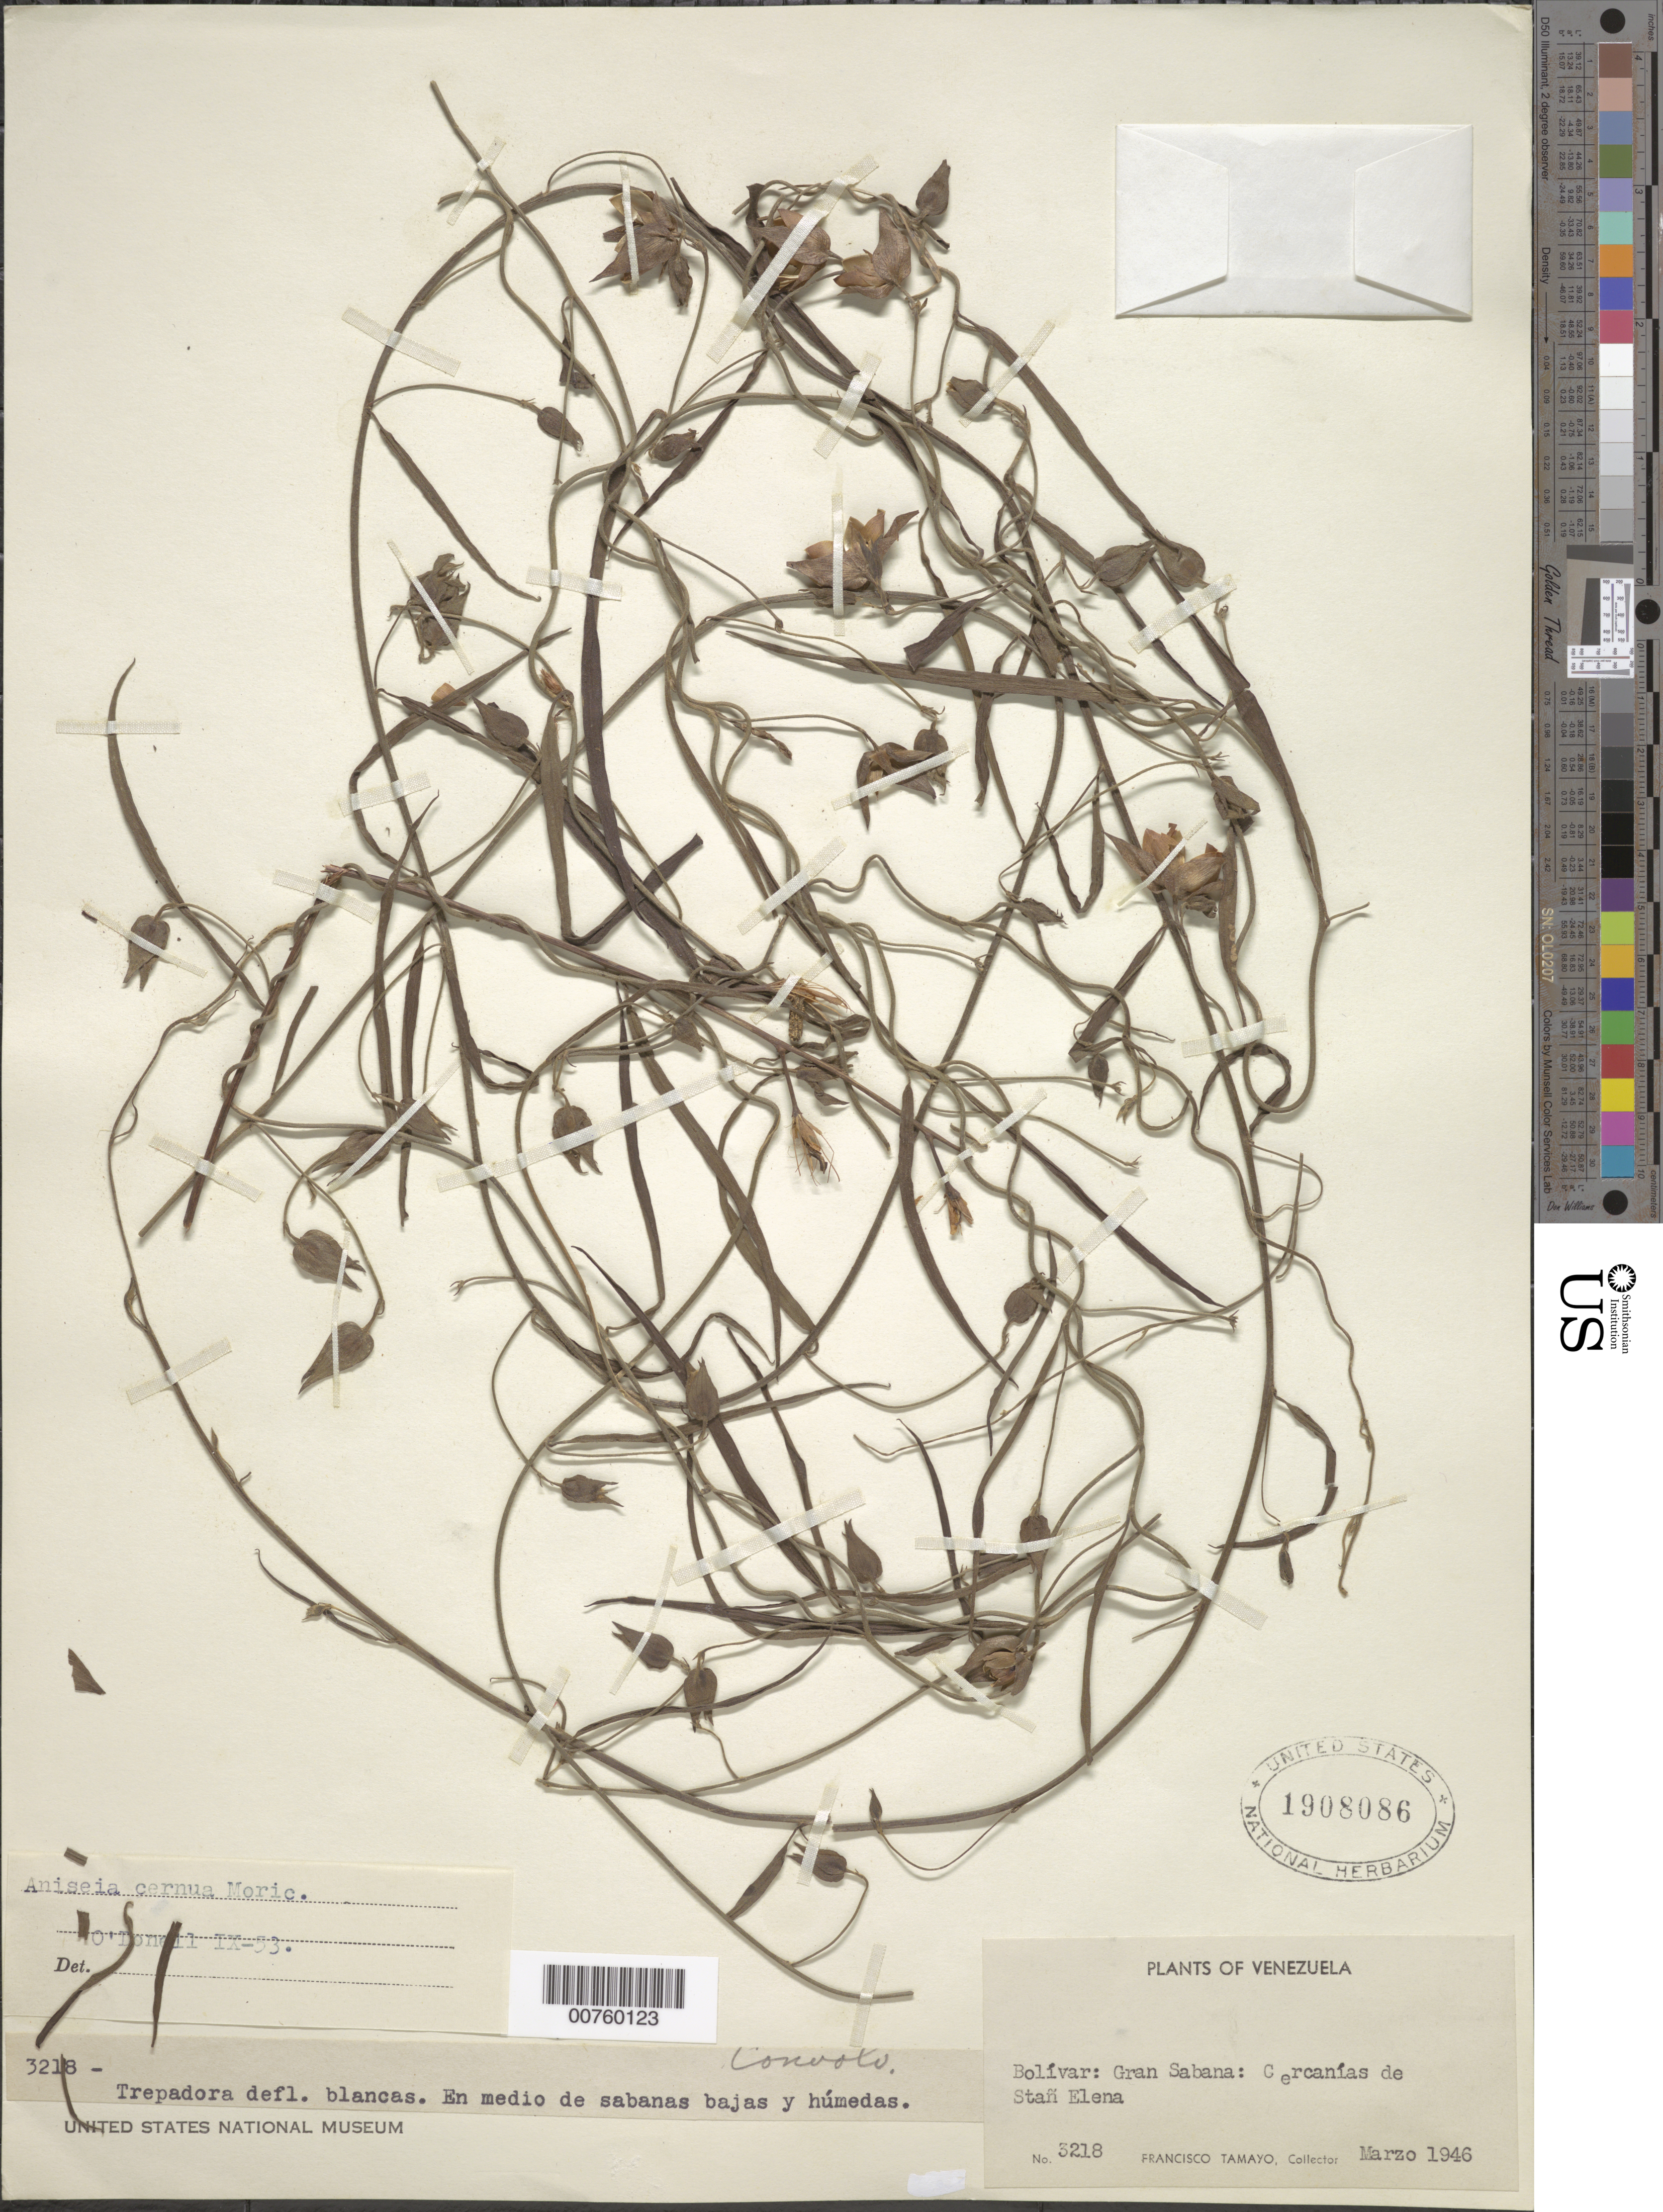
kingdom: Plantae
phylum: Tracheophyta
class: Magnoliopsida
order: Solanales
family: Convolvulaceae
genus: Aniseia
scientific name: Aniseia cernua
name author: Choisy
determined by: O'Donell, C. A.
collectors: F. Tamayo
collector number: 3218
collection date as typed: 28-Mar-46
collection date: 1946-03-28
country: Venezuela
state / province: Bolívar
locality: Gran Sabana, Sta. Elena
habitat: Medio de sabanas bajas y húmedas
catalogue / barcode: US 1908086